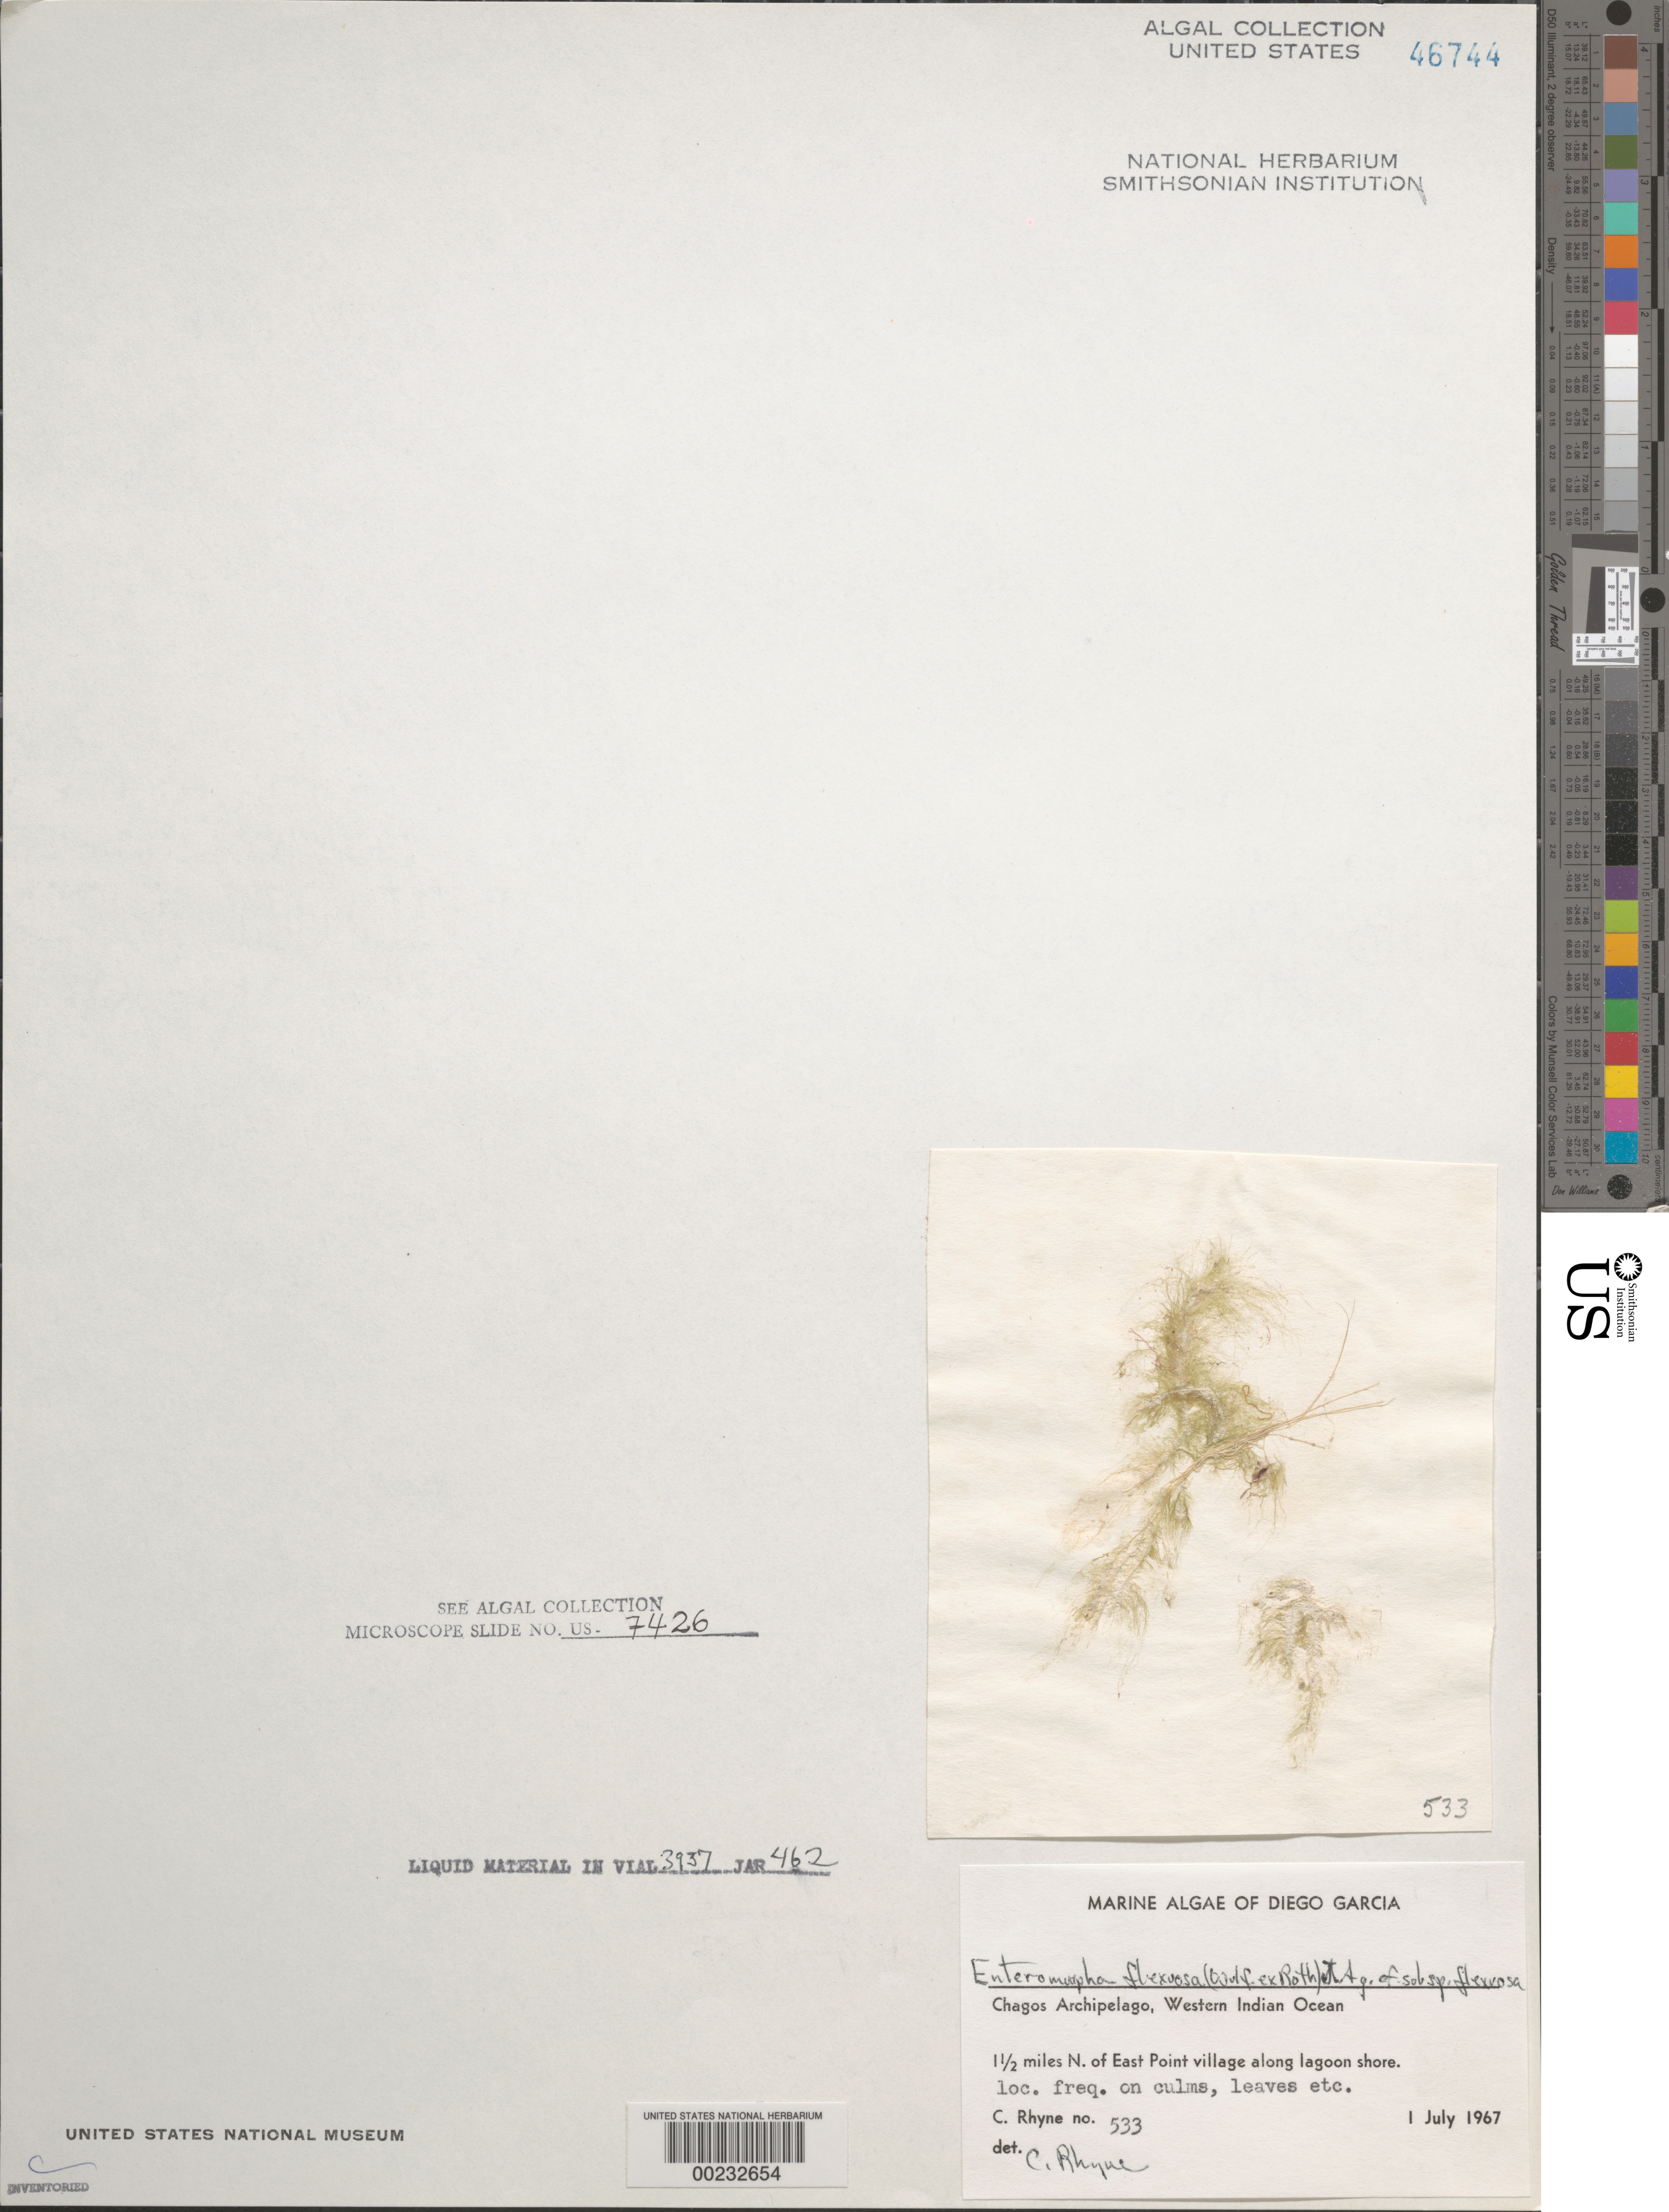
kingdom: Plantae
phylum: Chlorophyta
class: Ulvophyceae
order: Ulvales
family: Ulvaceae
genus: Ulva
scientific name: Ulva flexuosa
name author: Wulfen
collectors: C. Rhyne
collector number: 533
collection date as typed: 01 Jul 1967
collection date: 1967-07-01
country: British Indian Ocean Territory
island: Diego Garcia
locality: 1.5 miles north of East Point Village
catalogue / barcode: US 46744